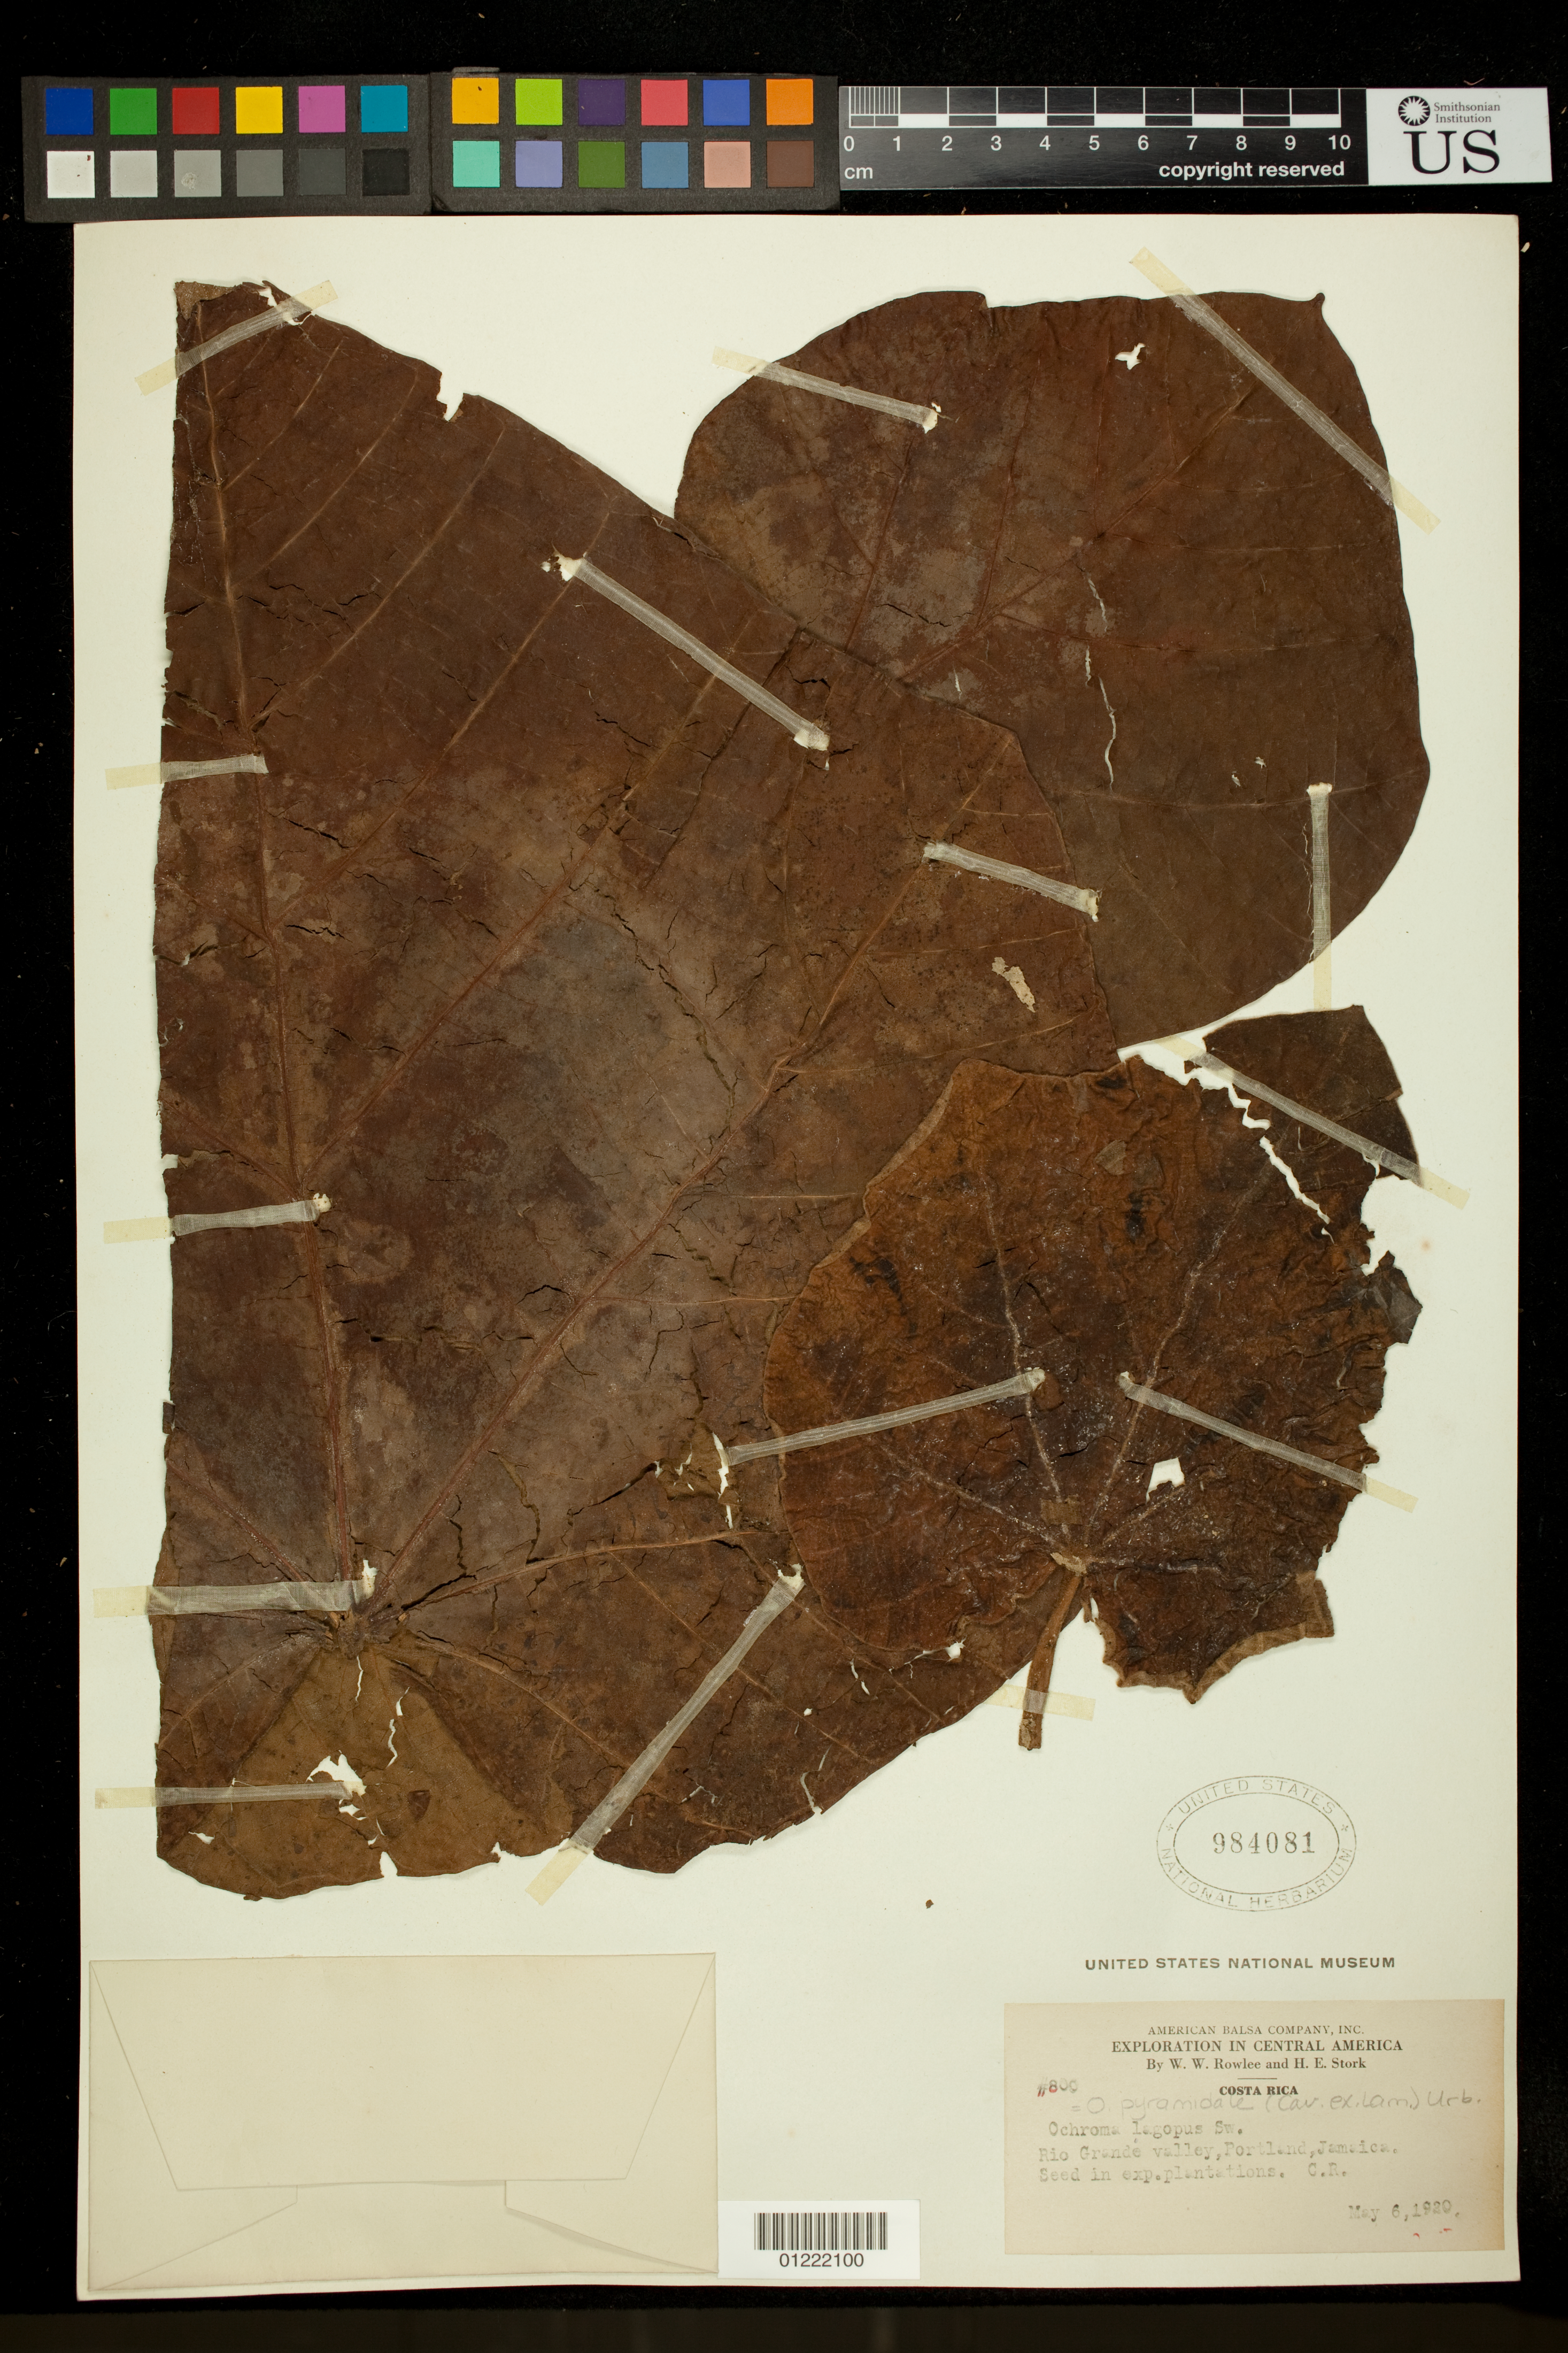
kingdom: Plantae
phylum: Tracheophyta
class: Magnoliopsida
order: Malvales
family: Malvaceae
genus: Ochroma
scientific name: Ochroma pyramidale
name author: (Cav. ex Lam.) Urb.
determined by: Dorr, L. J., (BOT), Smithsonian Institution - National Museum of Natural History (UNITED STATES)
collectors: H. E. Rowlee & H. E. Stork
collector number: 800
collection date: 1920-05-06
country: Jamaica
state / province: Portland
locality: Rio Grande valley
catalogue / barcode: US 984081